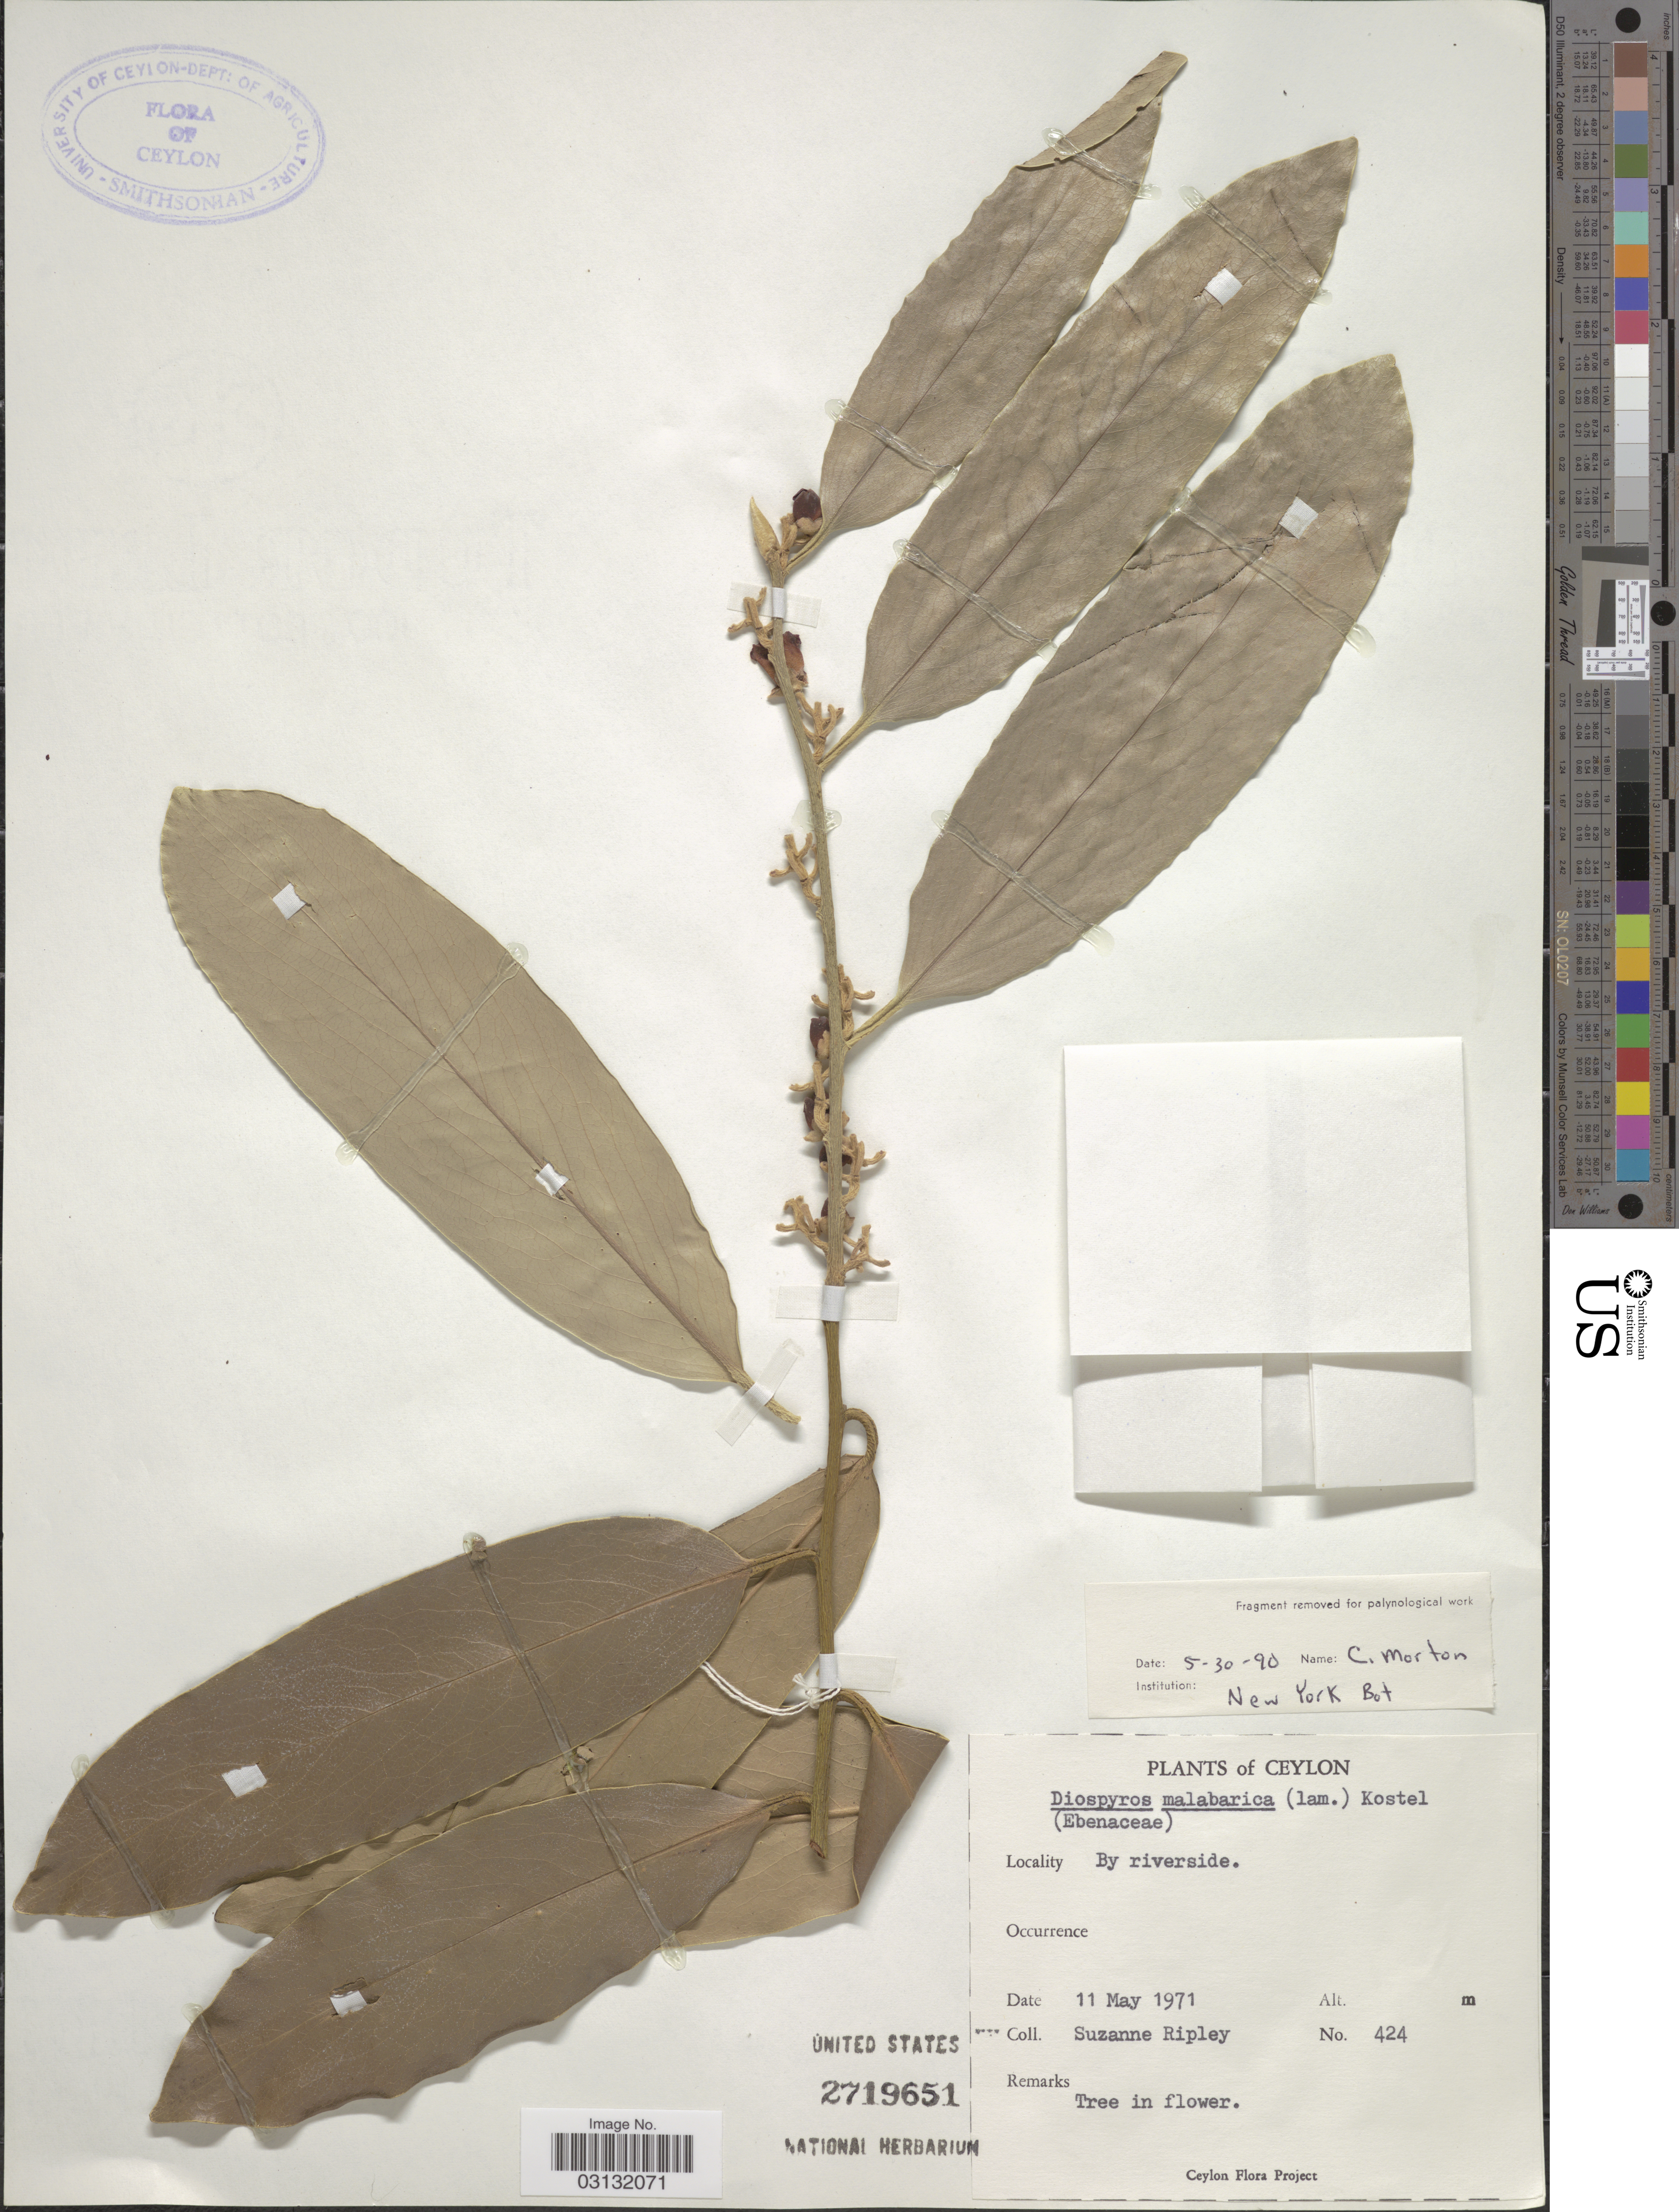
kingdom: Plantae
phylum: Tracheophyta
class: Magnoliopsida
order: Ericales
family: Ebenaceae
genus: Diospyros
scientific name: Diospyros malabarica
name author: (Desr.) Kostel.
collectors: S. Ripley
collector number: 424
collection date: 1971-05-11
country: Sri Lanka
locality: Ceylon, By riverside.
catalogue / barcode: US 2719651